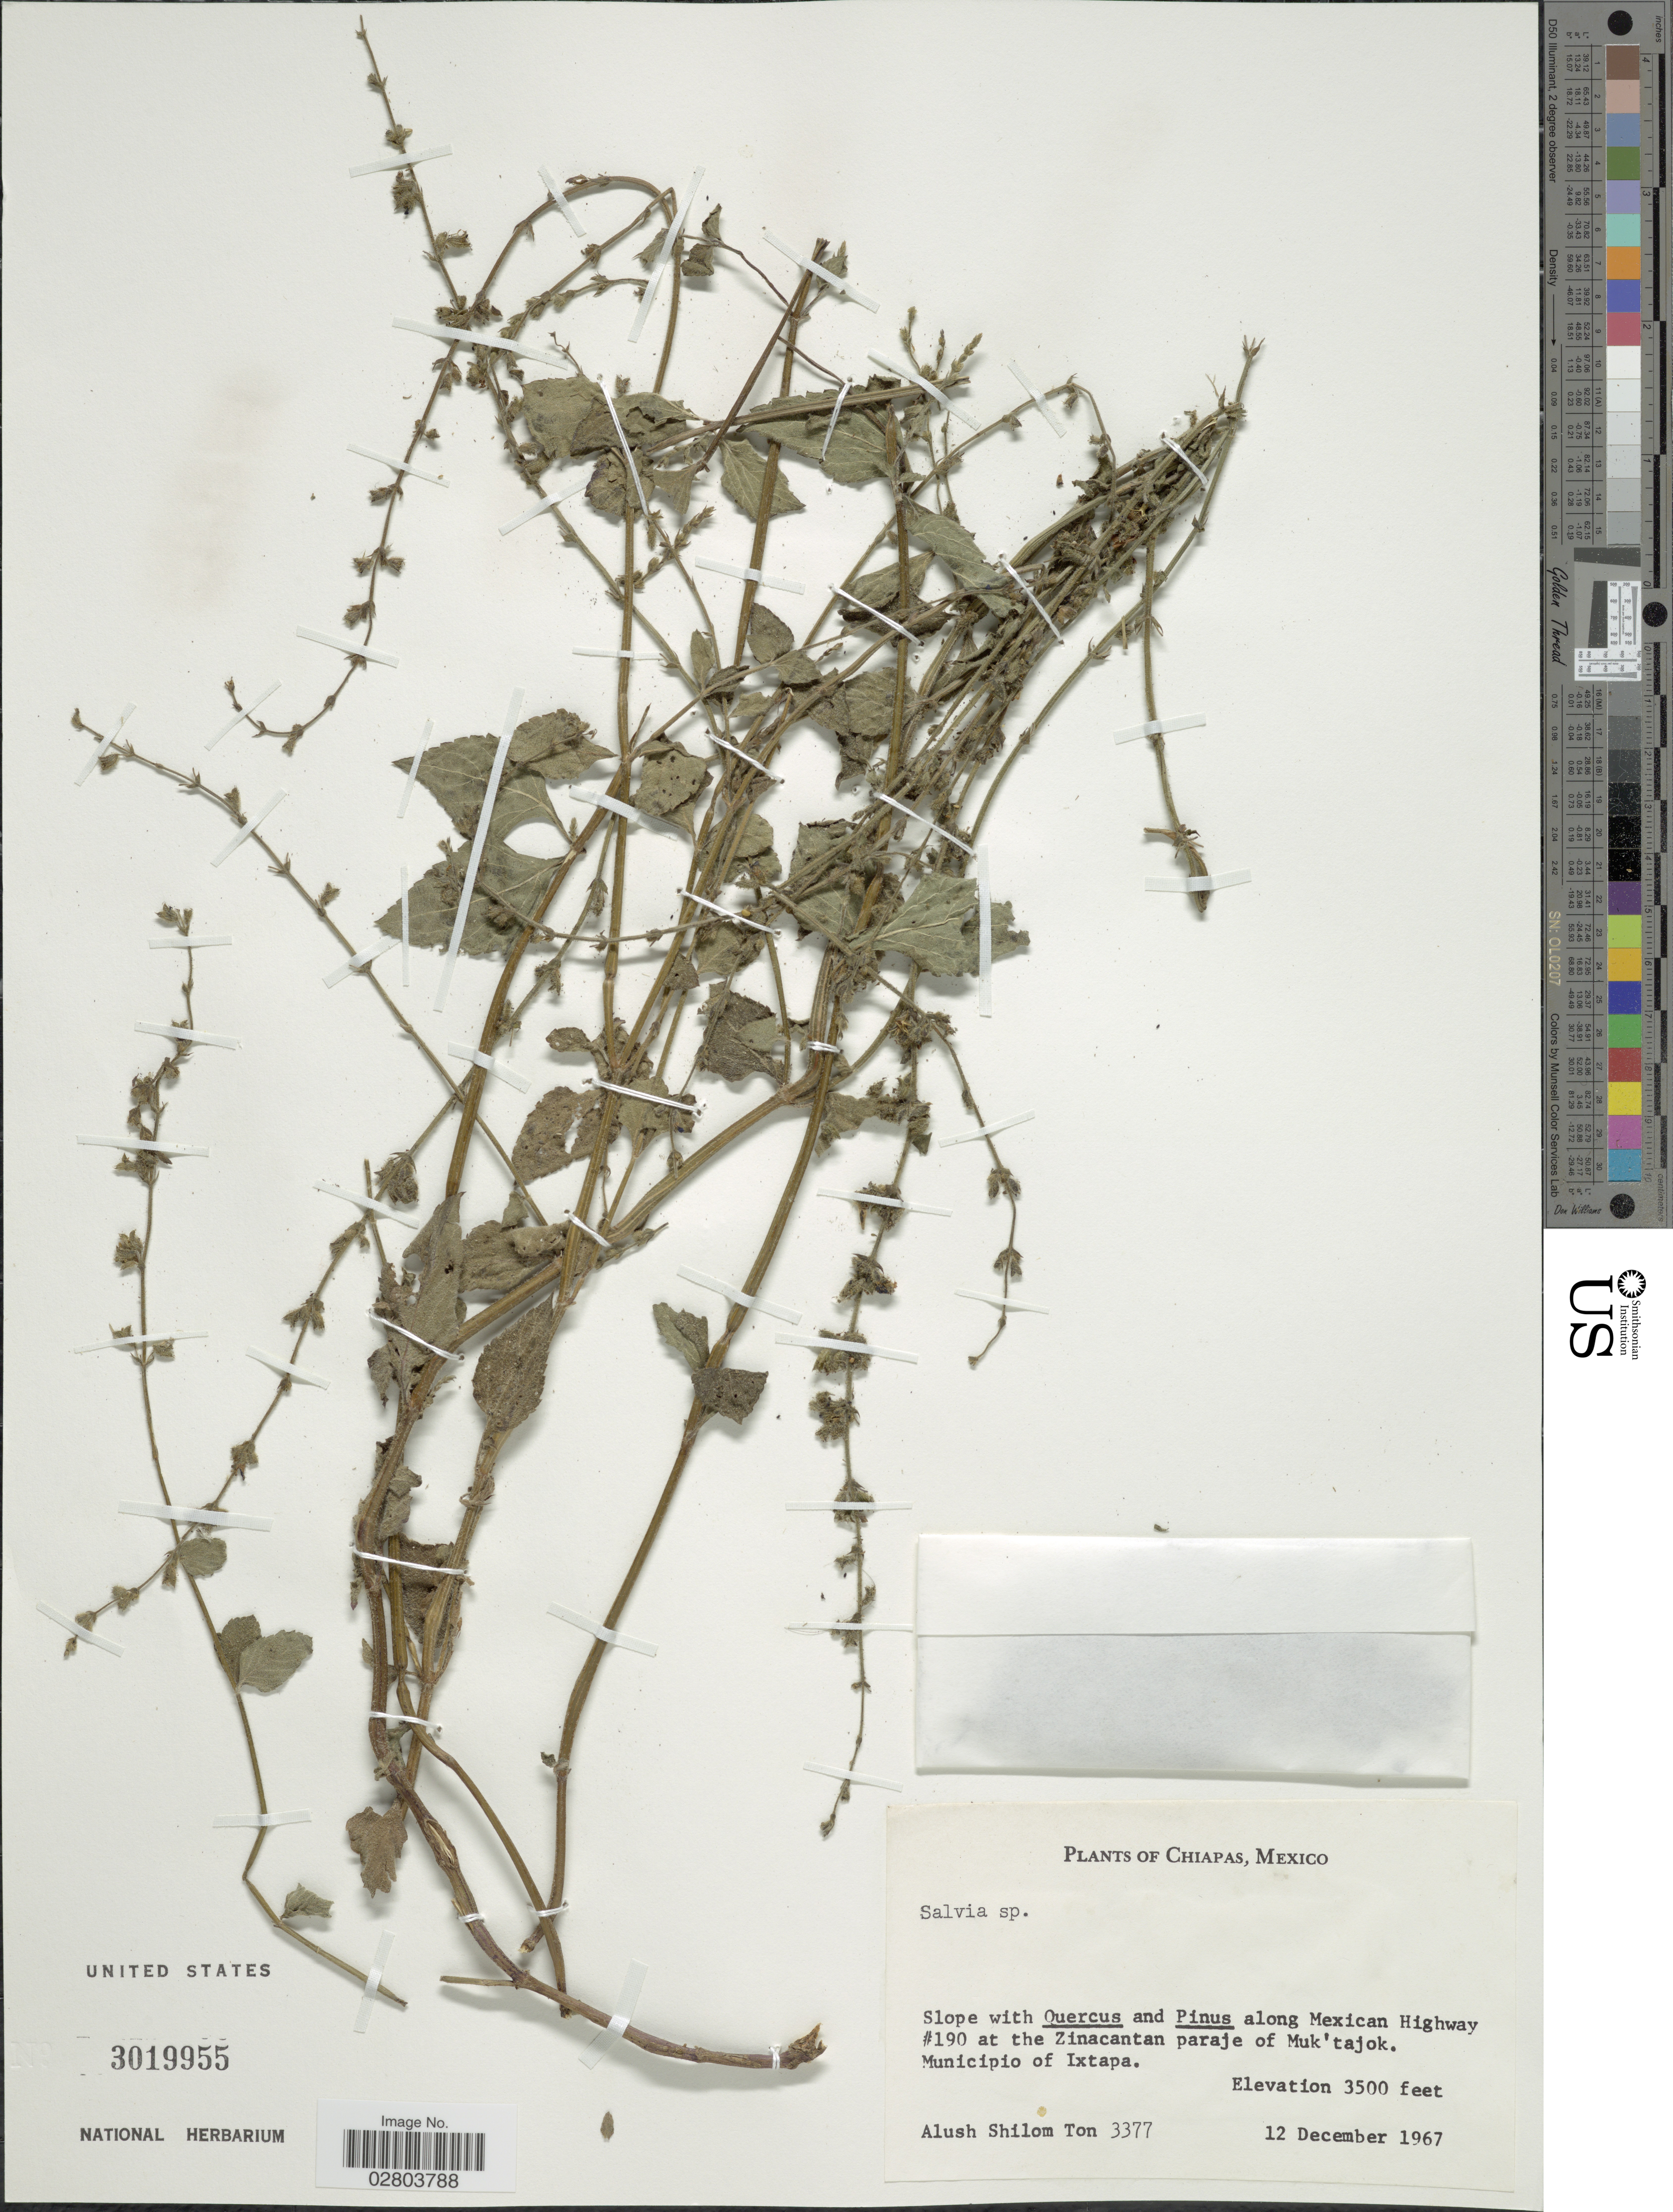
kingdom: Plantae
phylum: Tracheophyta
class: Magnoliopsida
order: Lamiales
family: Lamiaceae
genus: Salvia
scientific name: Salvia sp.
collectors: A. S. Ton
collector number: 3377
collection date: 1967-12-12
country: Mexico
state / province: Chiapas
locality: Along Mexican Highway #190 at the Zinacantan paraje of Muk'tajok. Municipio of Ixtapa.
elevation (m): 1067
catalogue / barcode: US 3019955